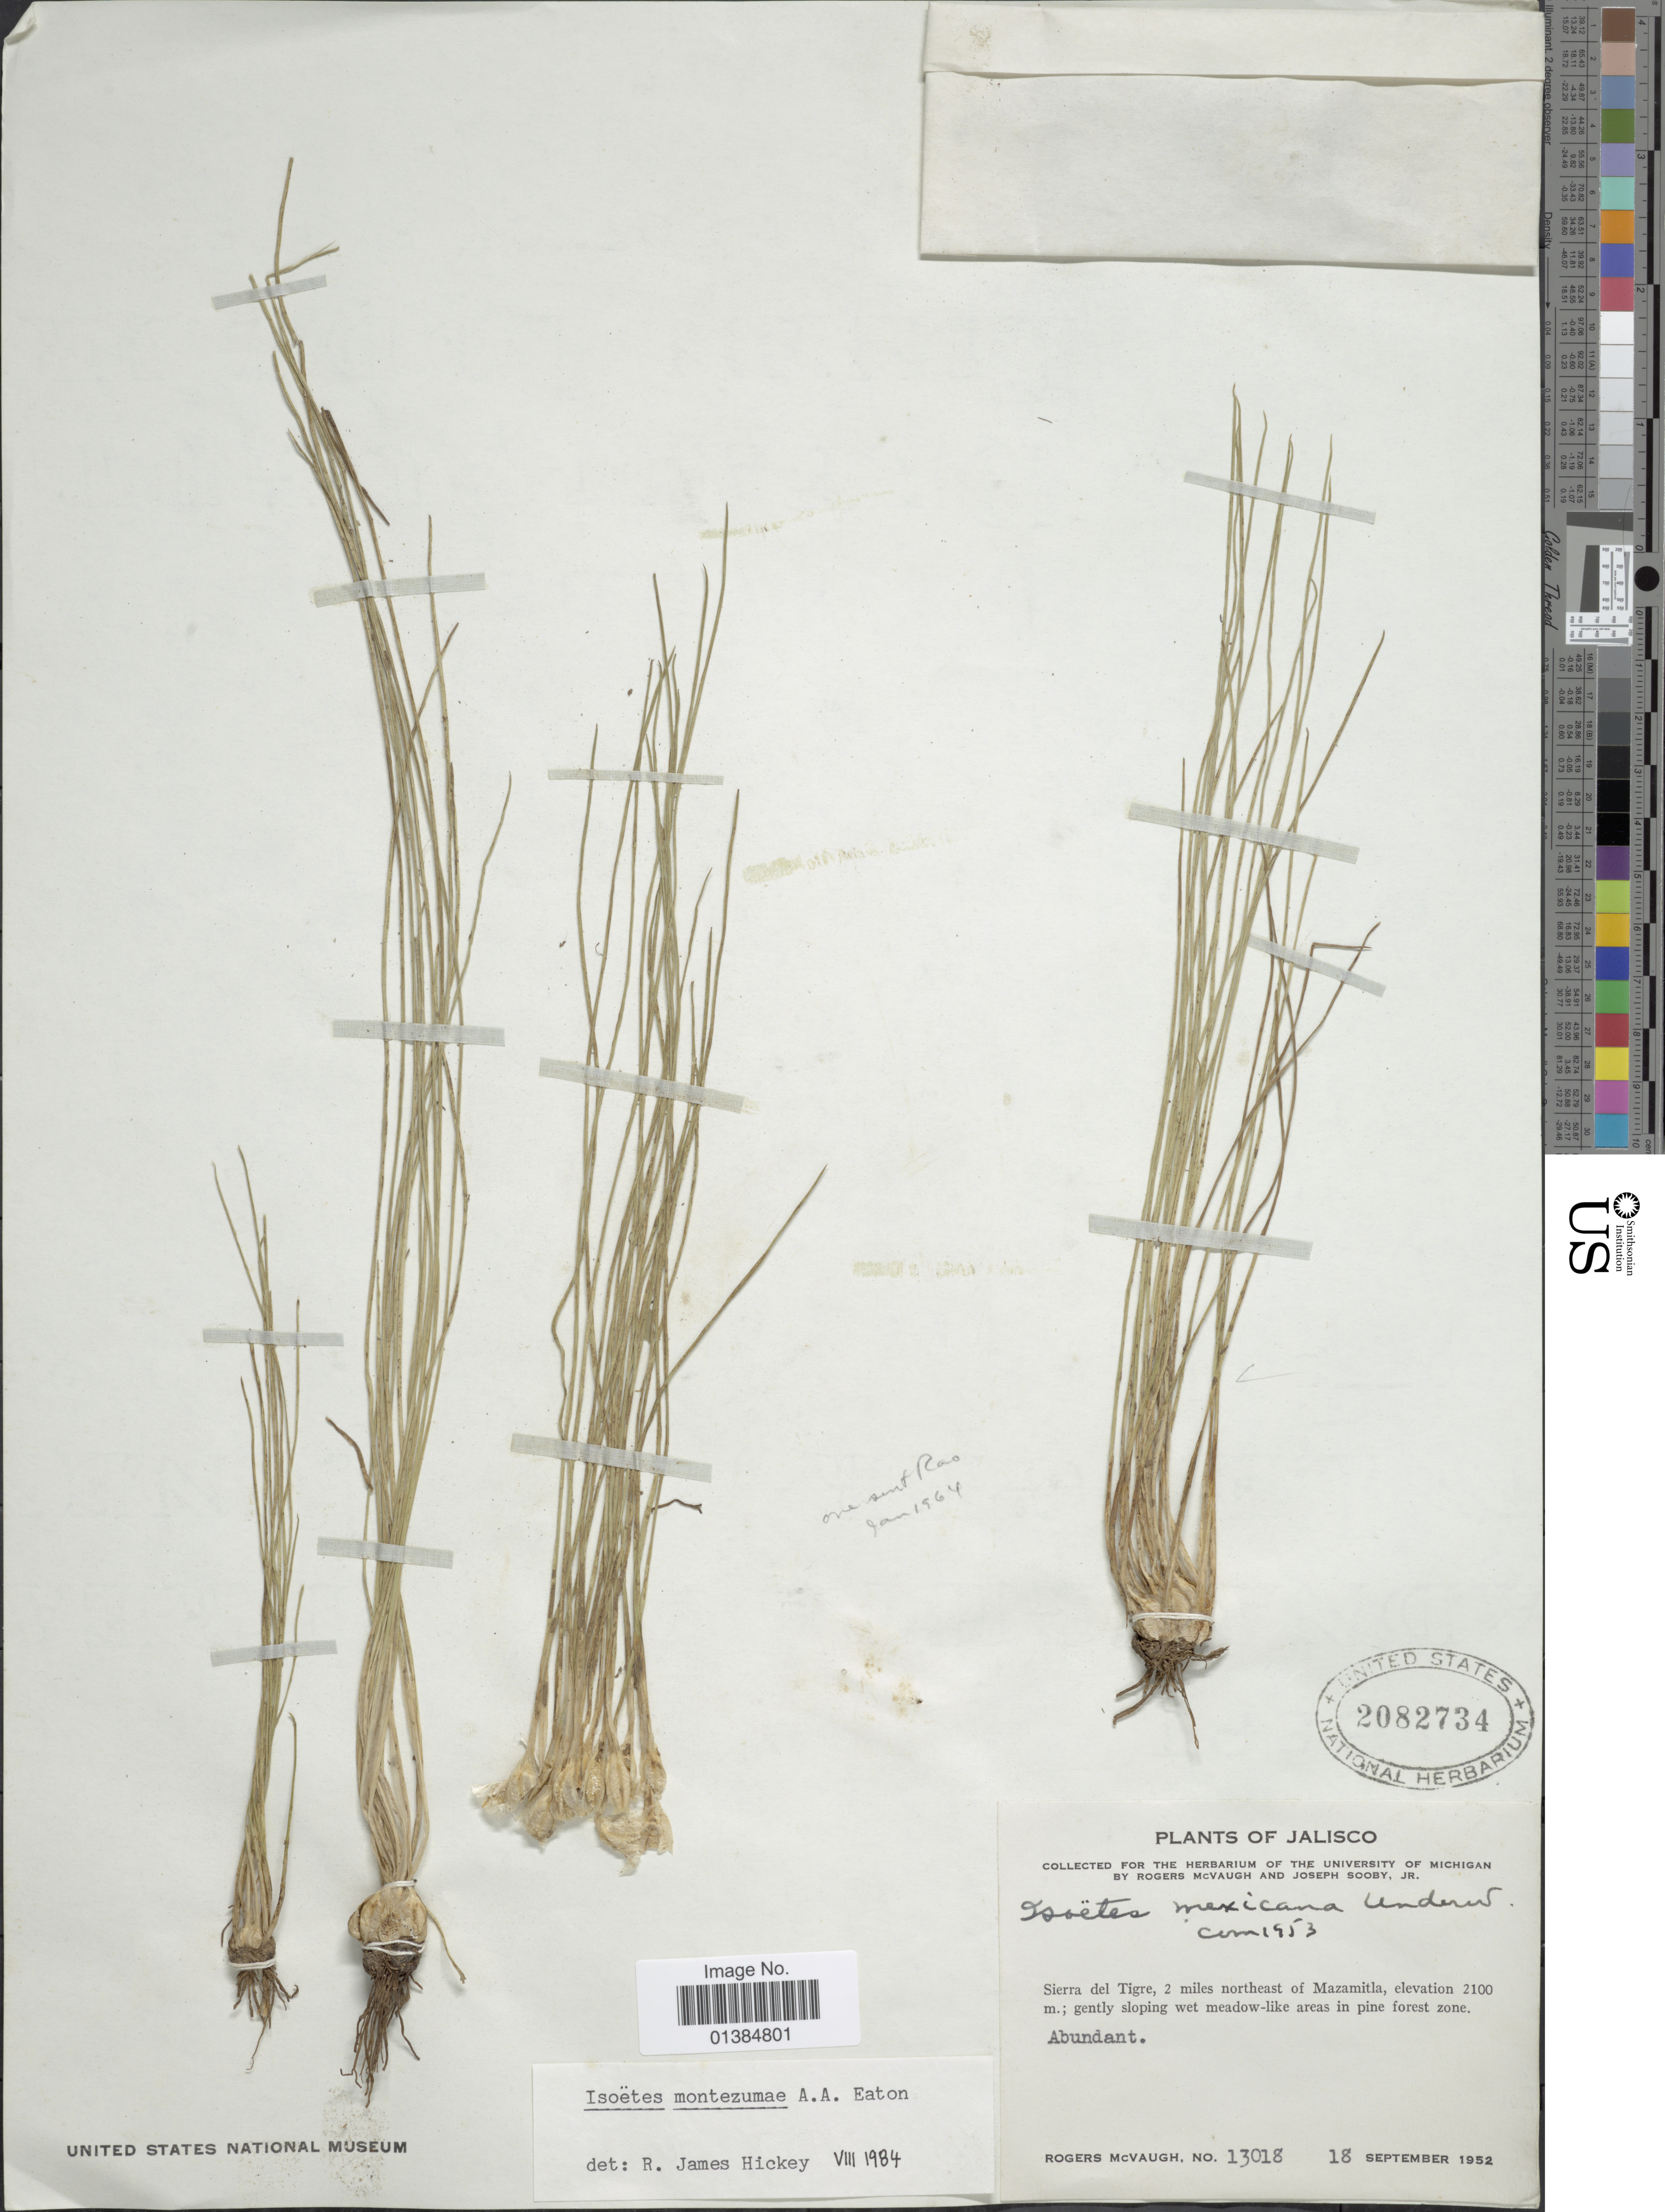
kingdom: Plantae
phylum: Tracheophyta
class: Lycopodiopsida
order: Isoetales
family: Isoetaceae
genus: Isoetes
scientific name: Isoetes montezumae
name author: A.A. Eaton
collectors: R. McVaugh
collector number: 13018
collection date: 1952-09-18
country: Mexico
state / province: Jalisco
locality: Sierra del Tigre, 2 miles northeast of Mazamitla.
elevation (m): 2100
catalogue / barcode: US 2082734